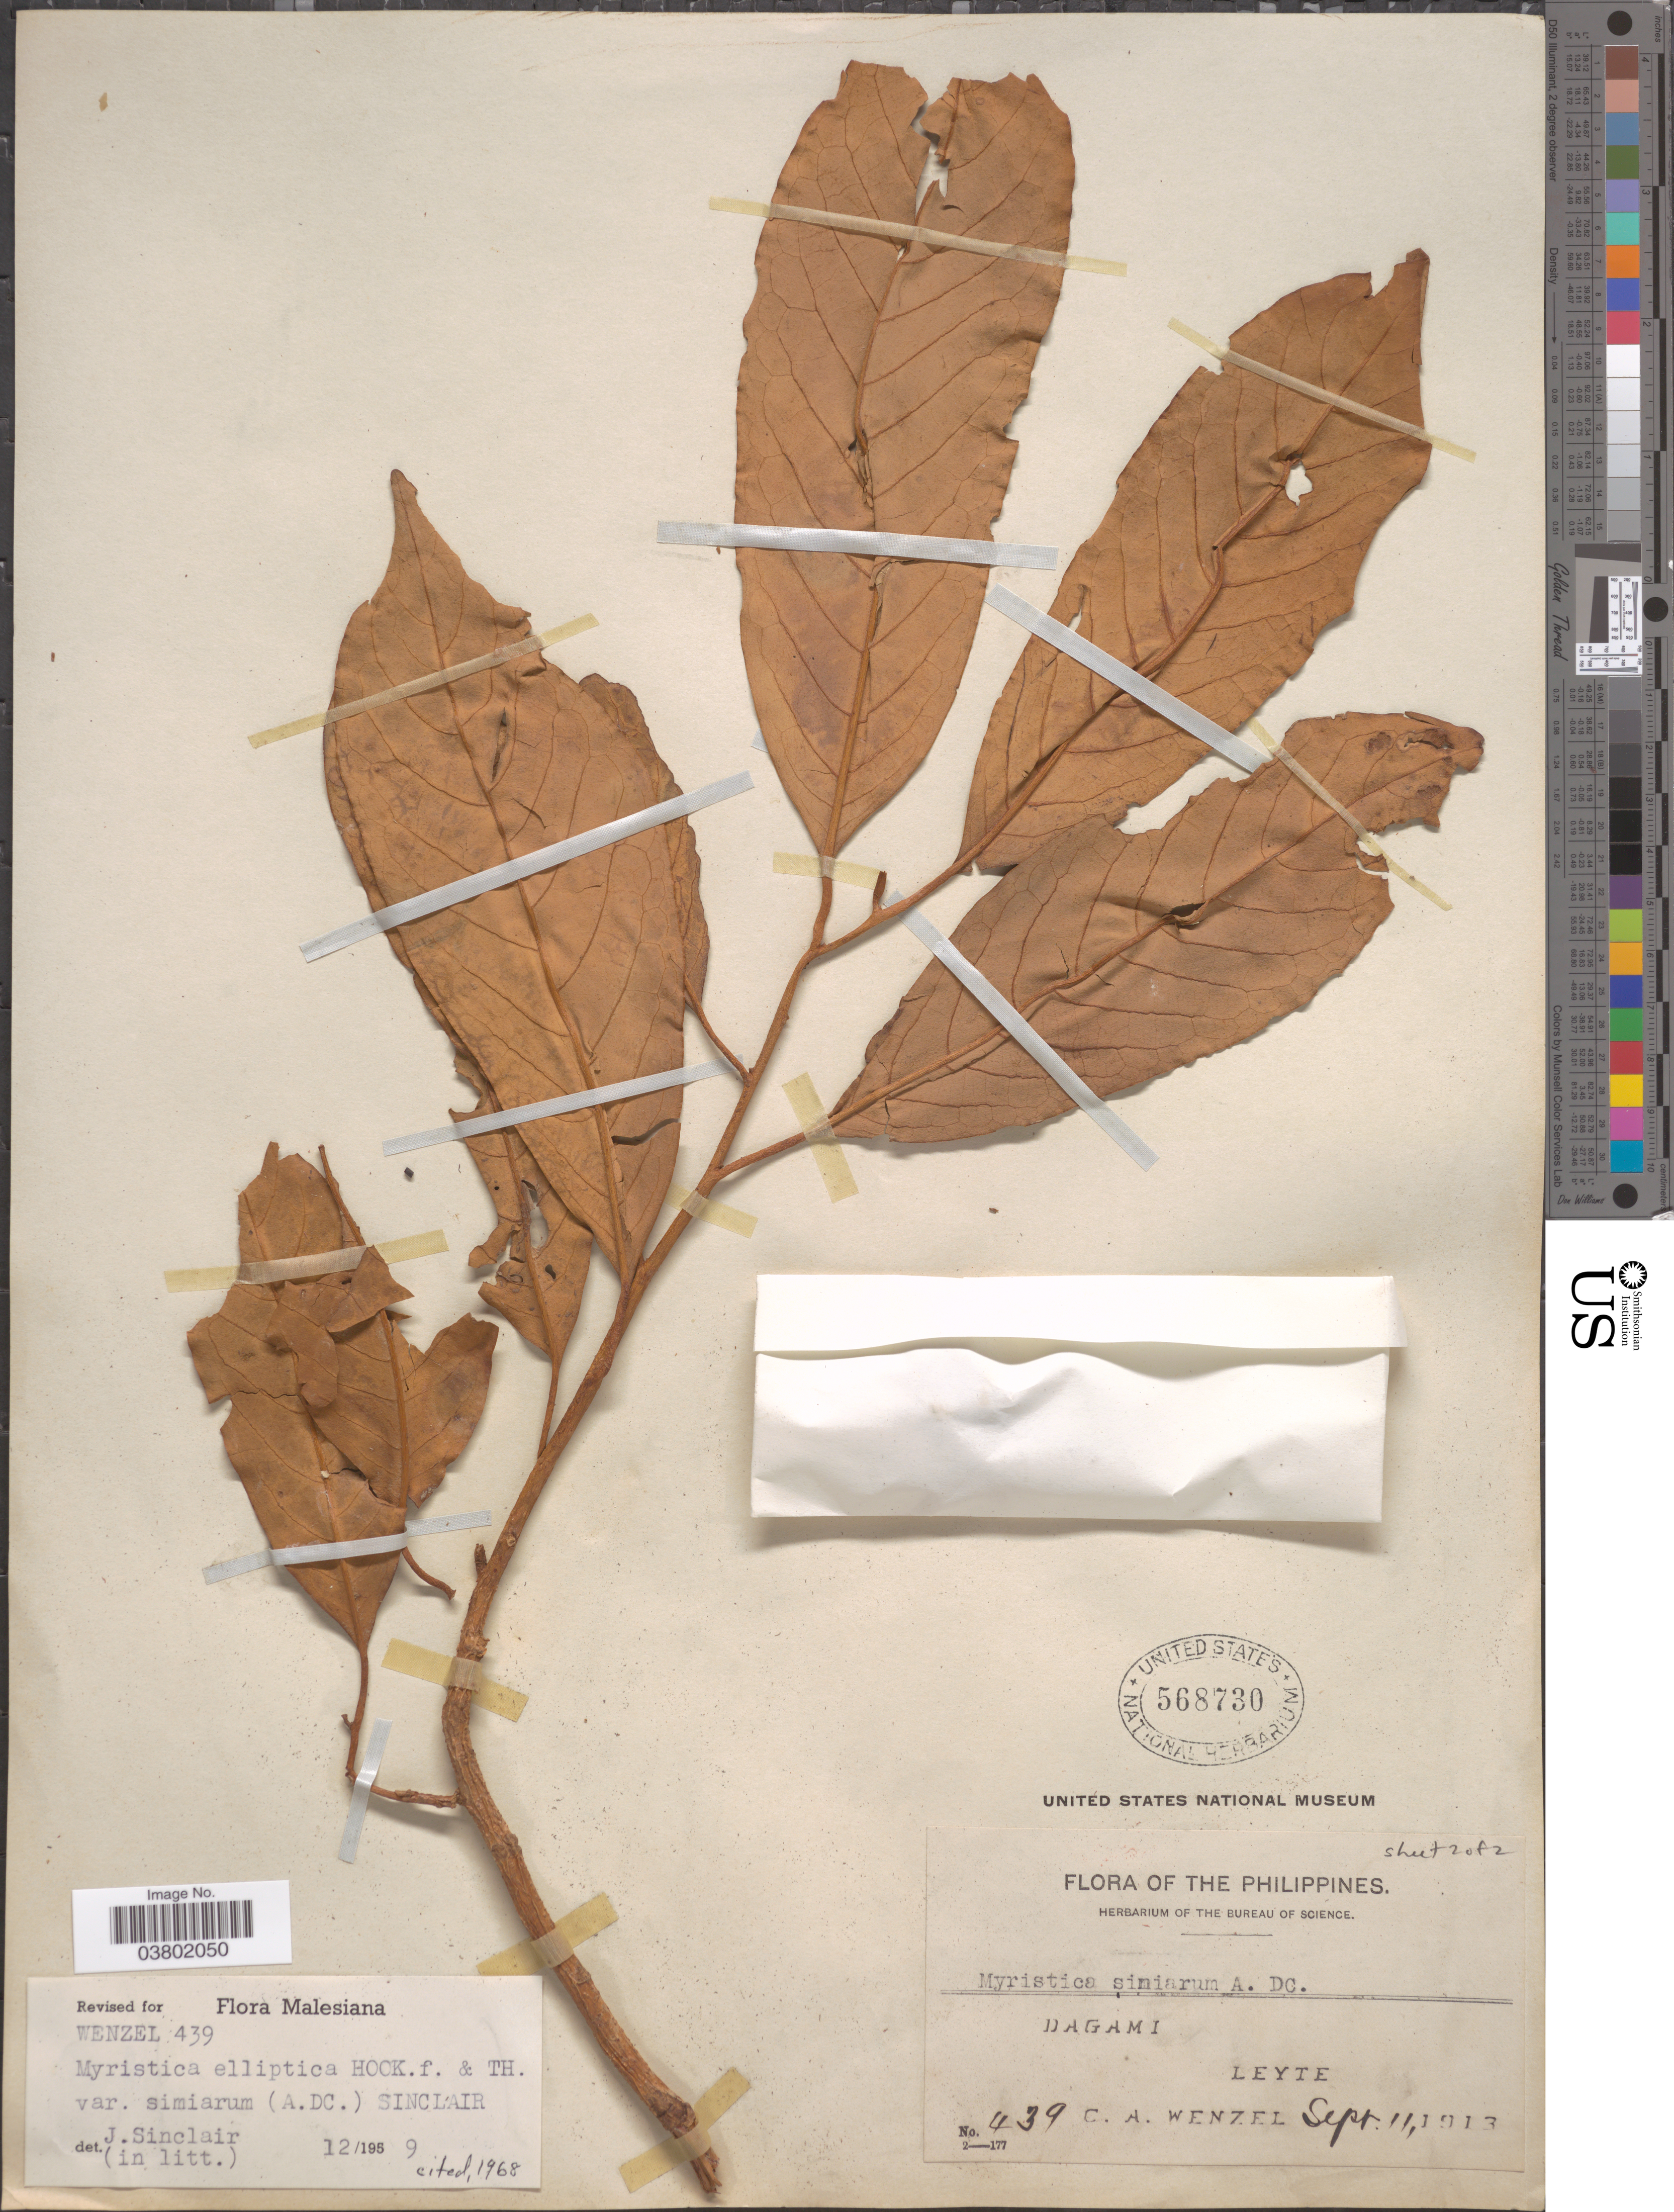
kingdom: Plantae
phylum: Tracheophyta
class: Magnoliopsida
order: Magnoliales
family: Myristicaceae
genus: Myristica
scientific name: Myristica elliptica var. simiarum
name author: (A. DC.) J. Sinclair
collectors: C. Wenzel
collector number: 439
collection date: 1913-09-11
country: Philippines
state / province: Eastern Visayas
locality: Dagami, Leyte.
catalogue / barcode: US 568730